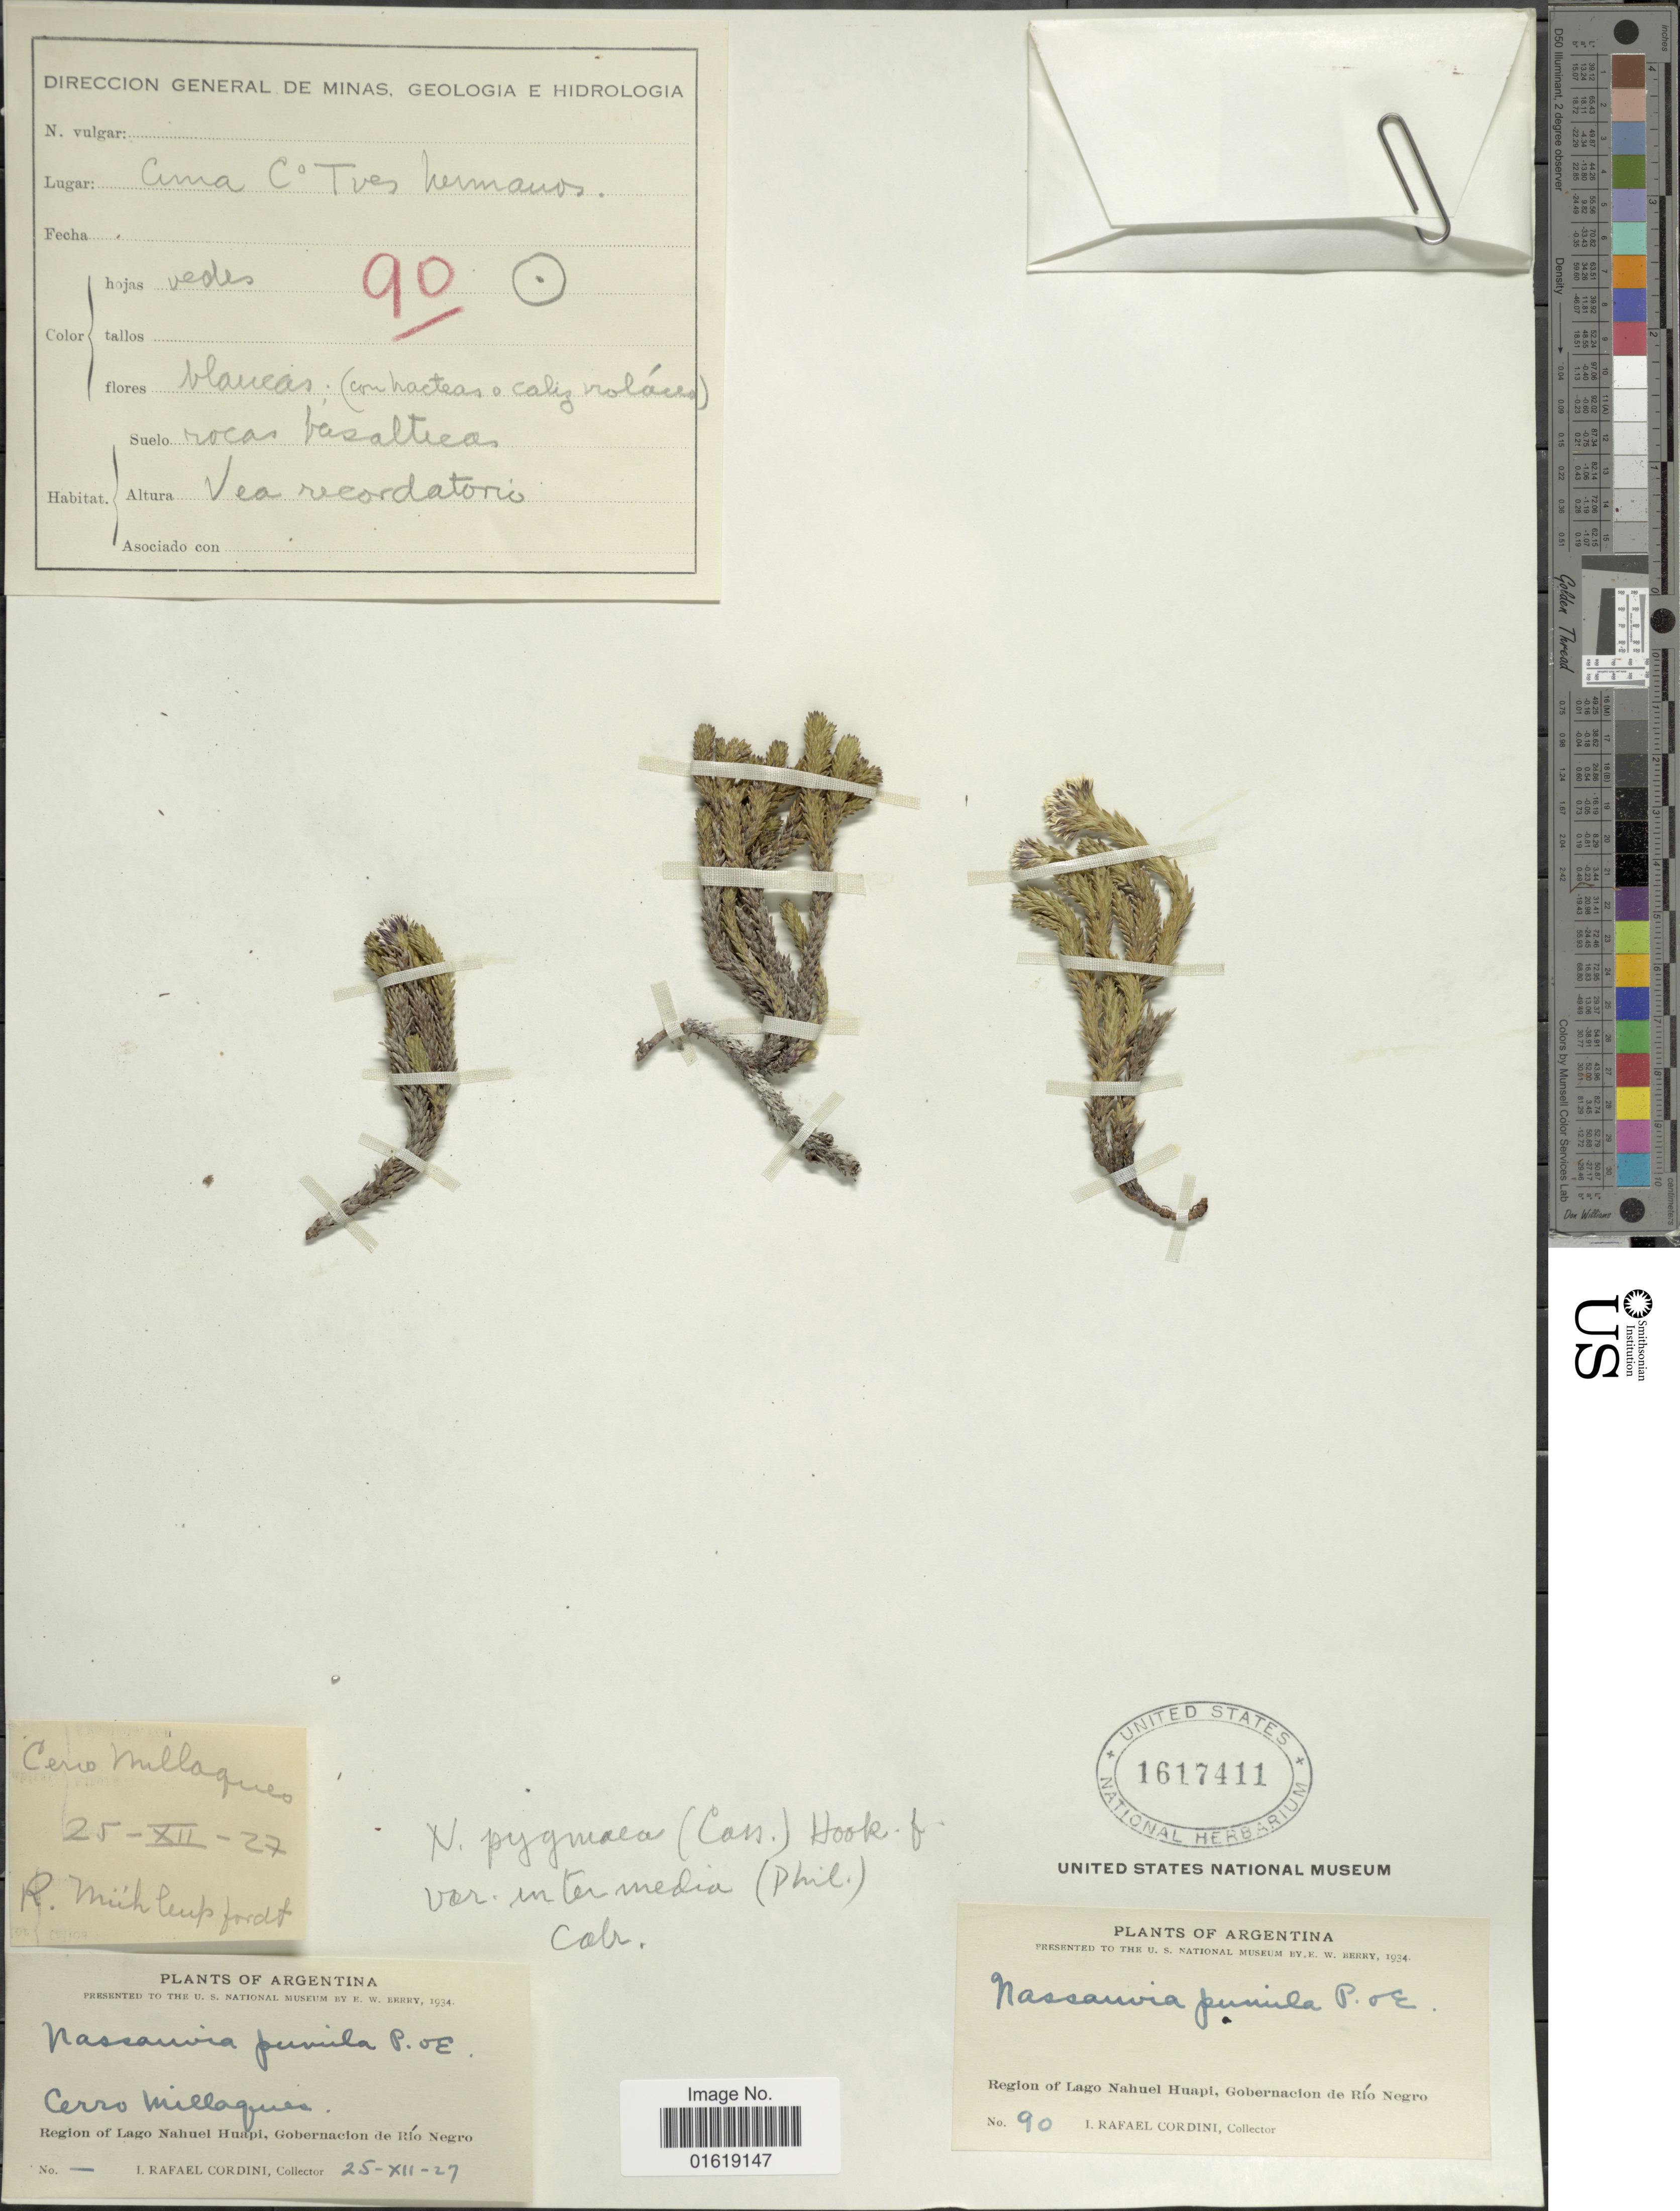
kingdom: Plantae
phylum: Tracheophyta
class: Magnoliopsida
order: Asterales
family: Asteraceae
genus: Nassauvia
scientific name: Nassauvia pygmaea var. intermedia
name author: (Phil.) Cabrera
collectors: I. Cordini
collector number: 90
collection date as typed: Transcribed d/m/y: 25/12/27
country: Argentina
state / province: Rio Negro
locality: Region of Lago Nahuel Huapi, Gobernacion de Río Negro.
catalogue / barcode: US 1617411